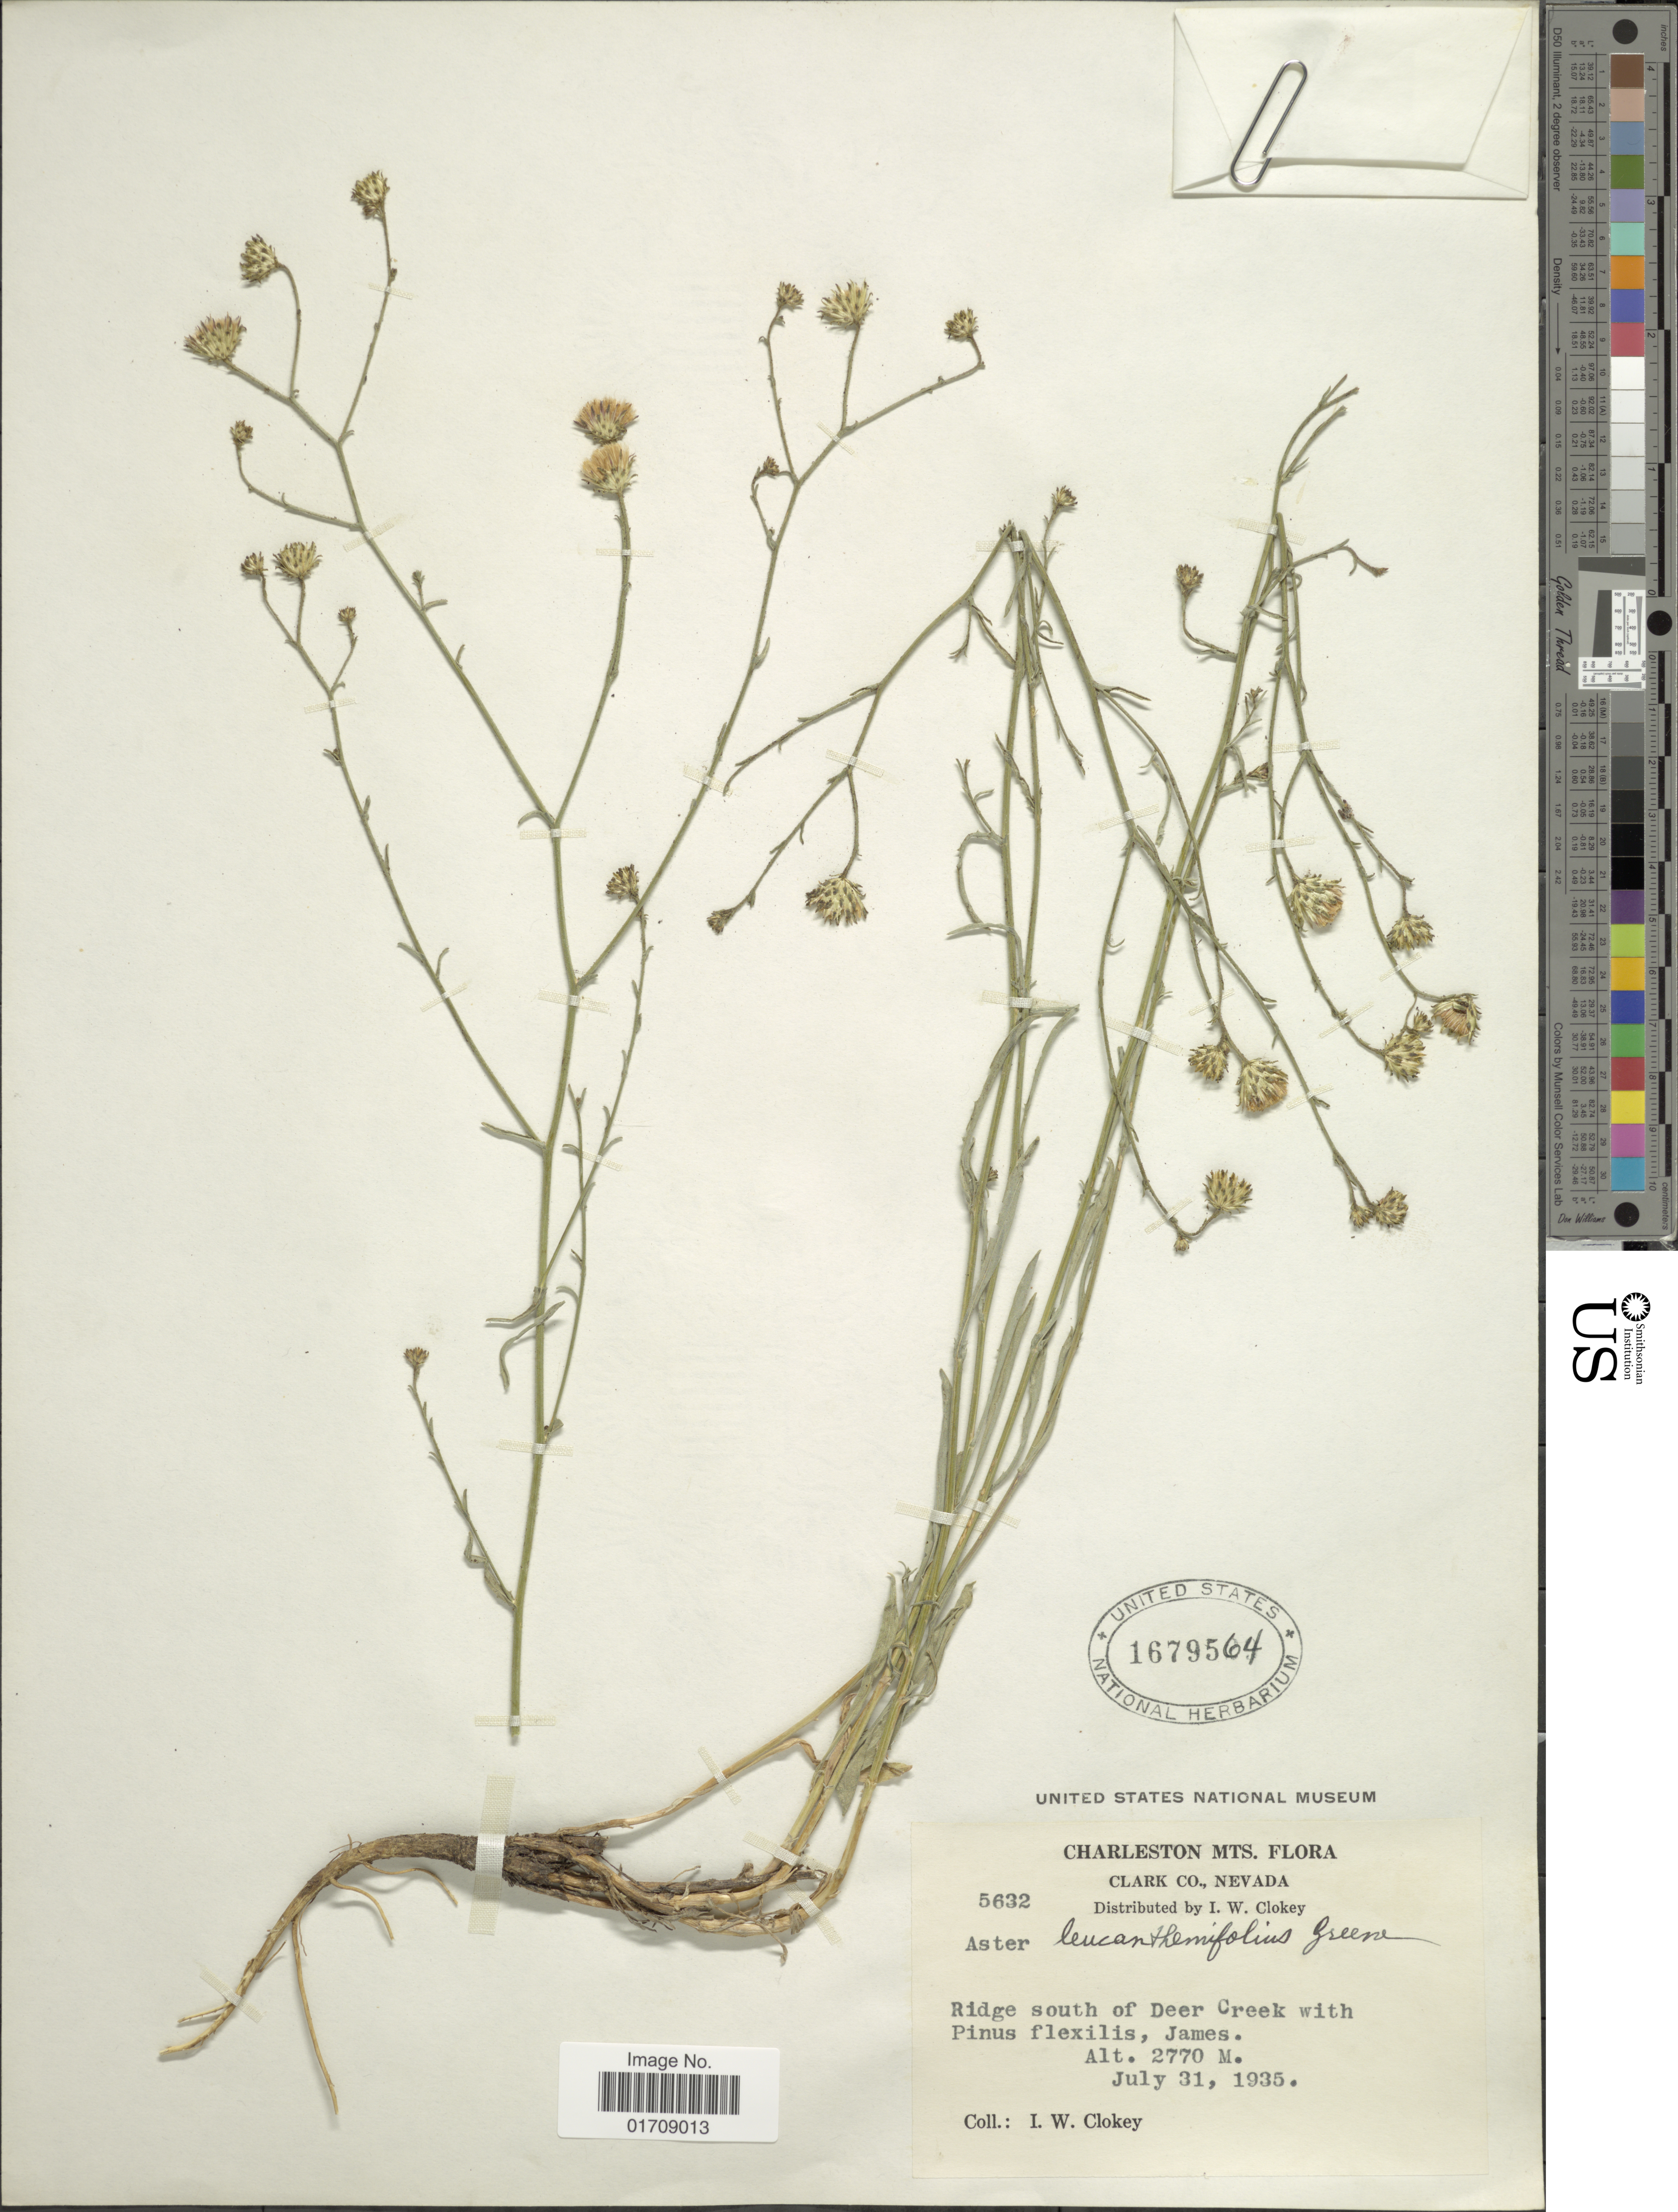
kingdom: Plantae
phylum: Tracheophyta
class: Magnoliopsida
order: Asterales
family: Asteraceae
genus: Machaeranthera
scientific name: Machaeranthera leucanthemifolia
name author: (Greene) Greene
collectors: I. W. Clokey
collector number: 5632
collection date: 1935-07-31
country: United States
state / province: Nevada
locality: Charleston Mts., Clark Co., ridge south of Deer Creek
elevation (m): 2770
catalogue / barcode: US 1679564